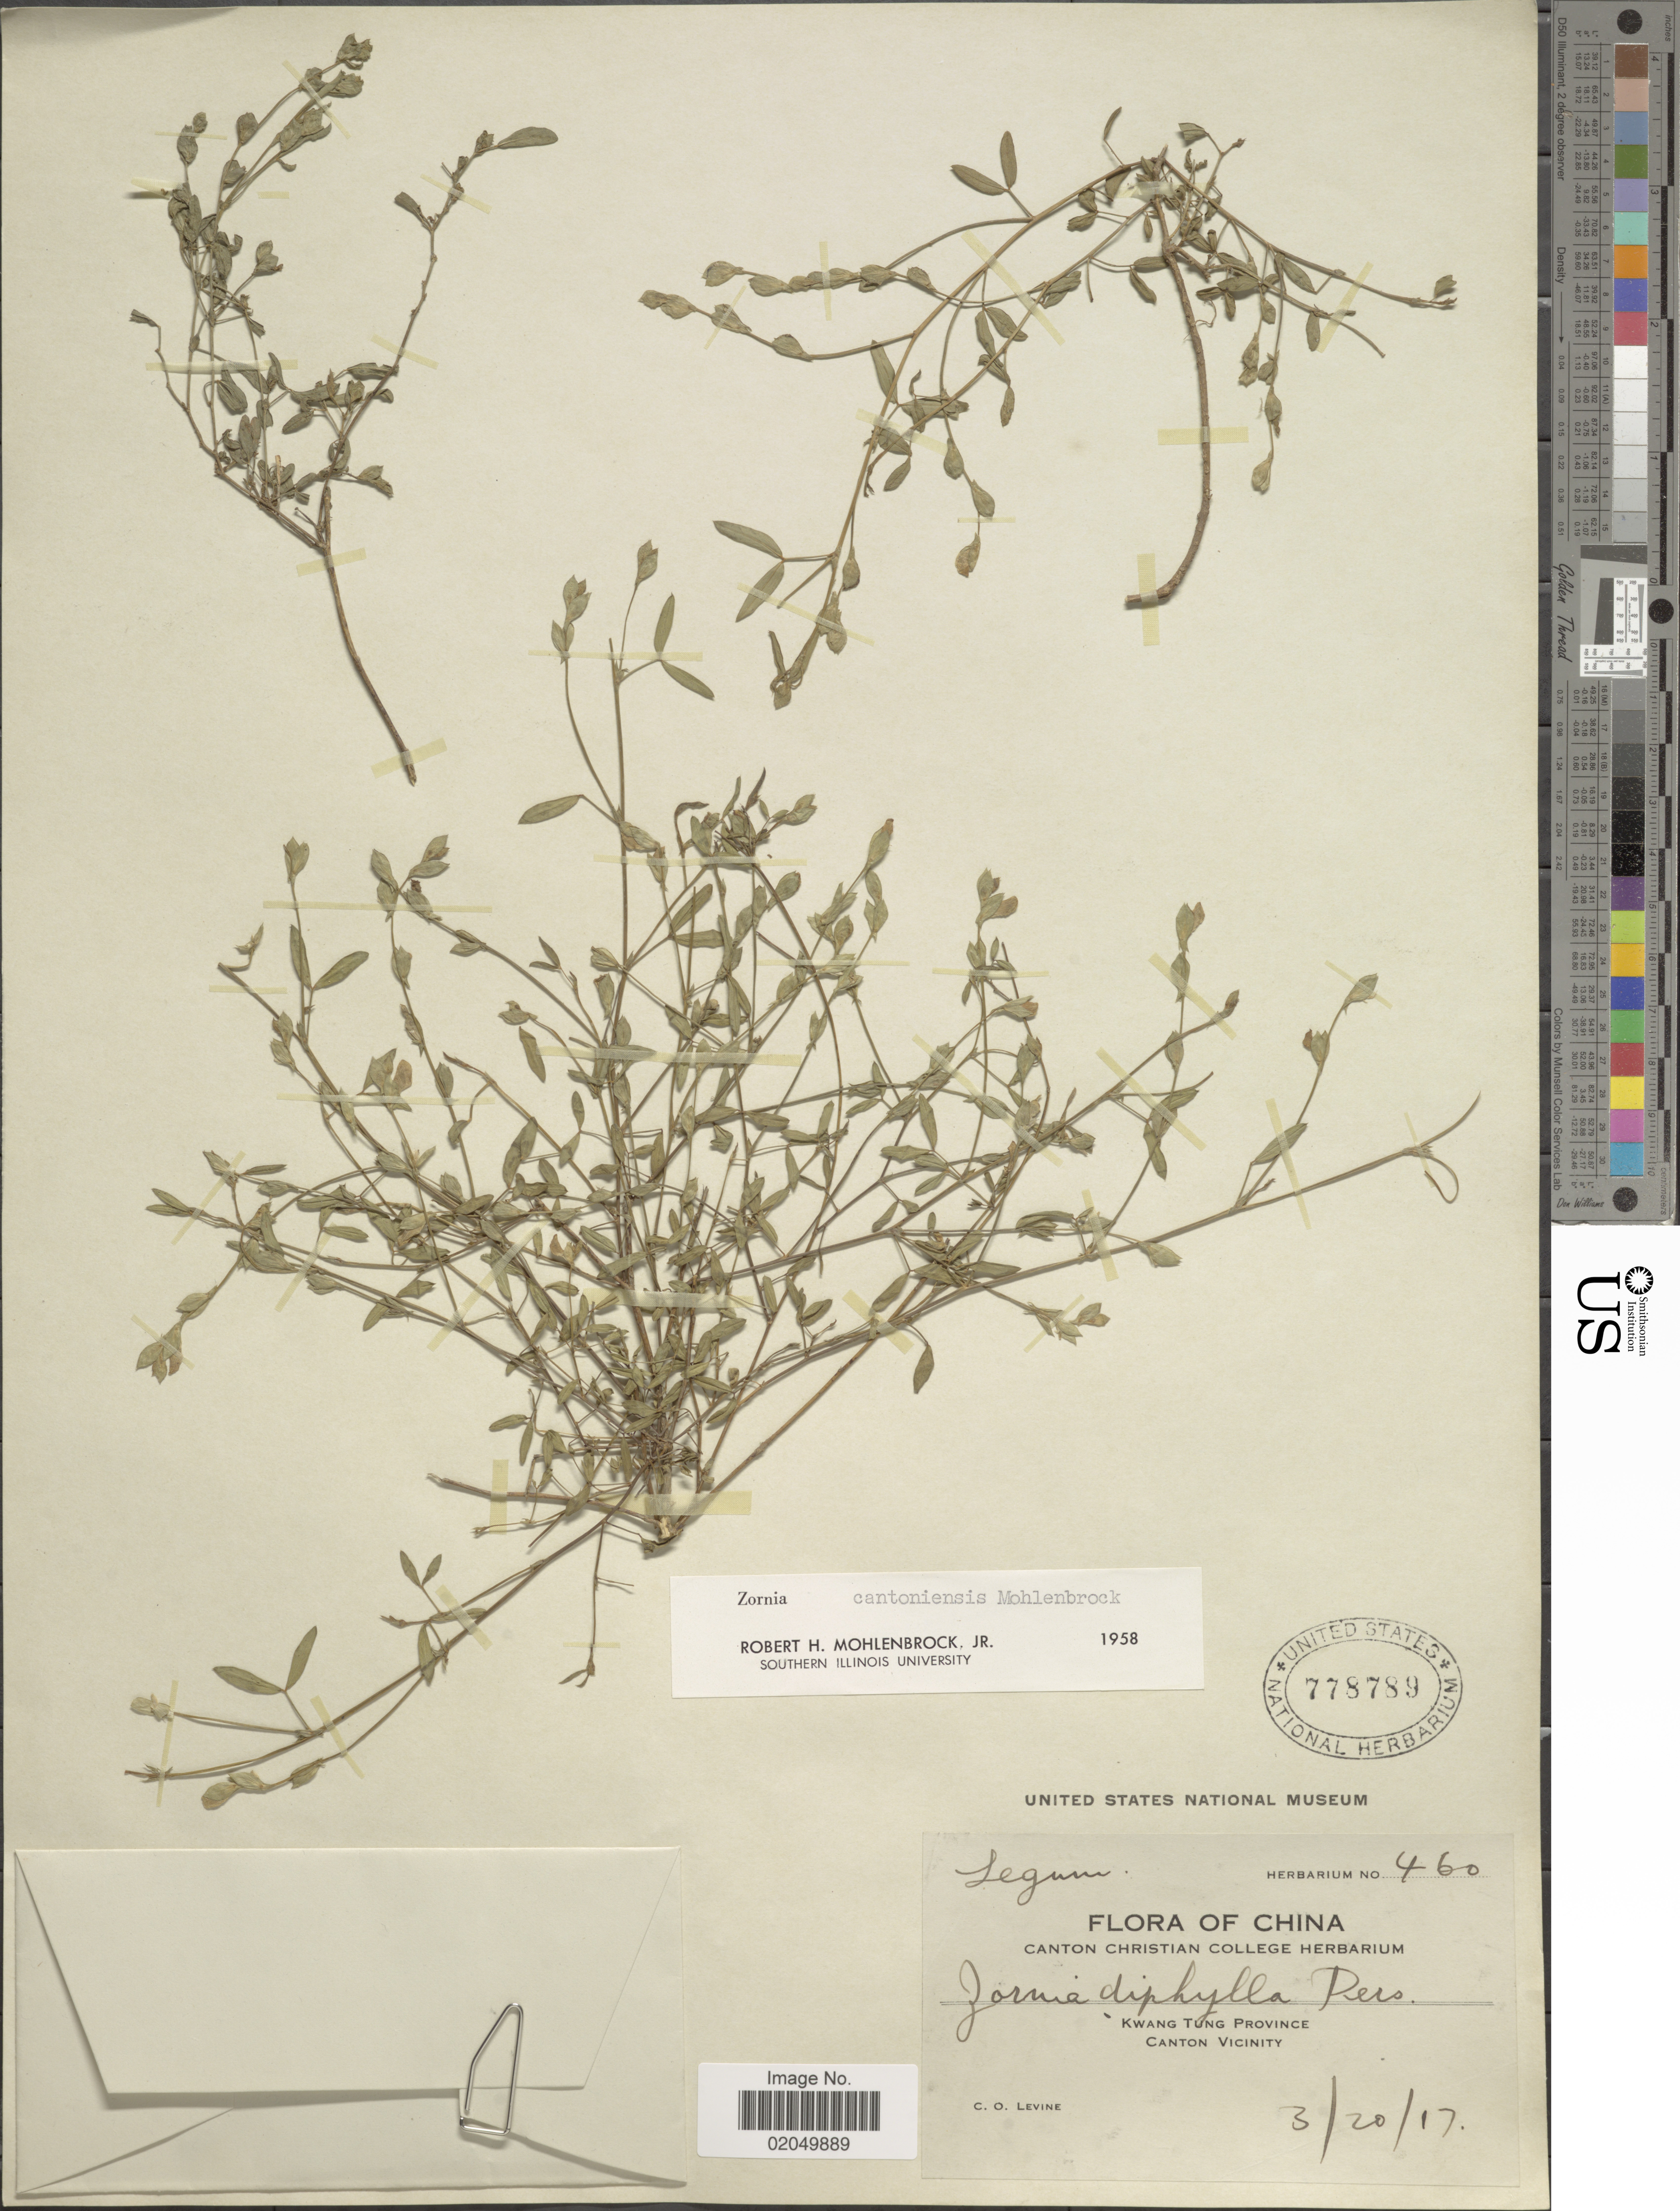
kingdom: Plantae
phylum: Tracheophyta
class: Magnoliopsida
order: Fabales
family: Fabaceae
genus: Zornia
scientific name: Zornia cantoniensis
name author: Mohlenbr.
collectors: C. O. Levine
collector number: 460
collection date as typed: Transcribed d/m/y: 20/3/17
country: China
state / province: Guangdong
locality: Kwang Tung Province, Canton Vicinity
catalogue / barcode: US 778789